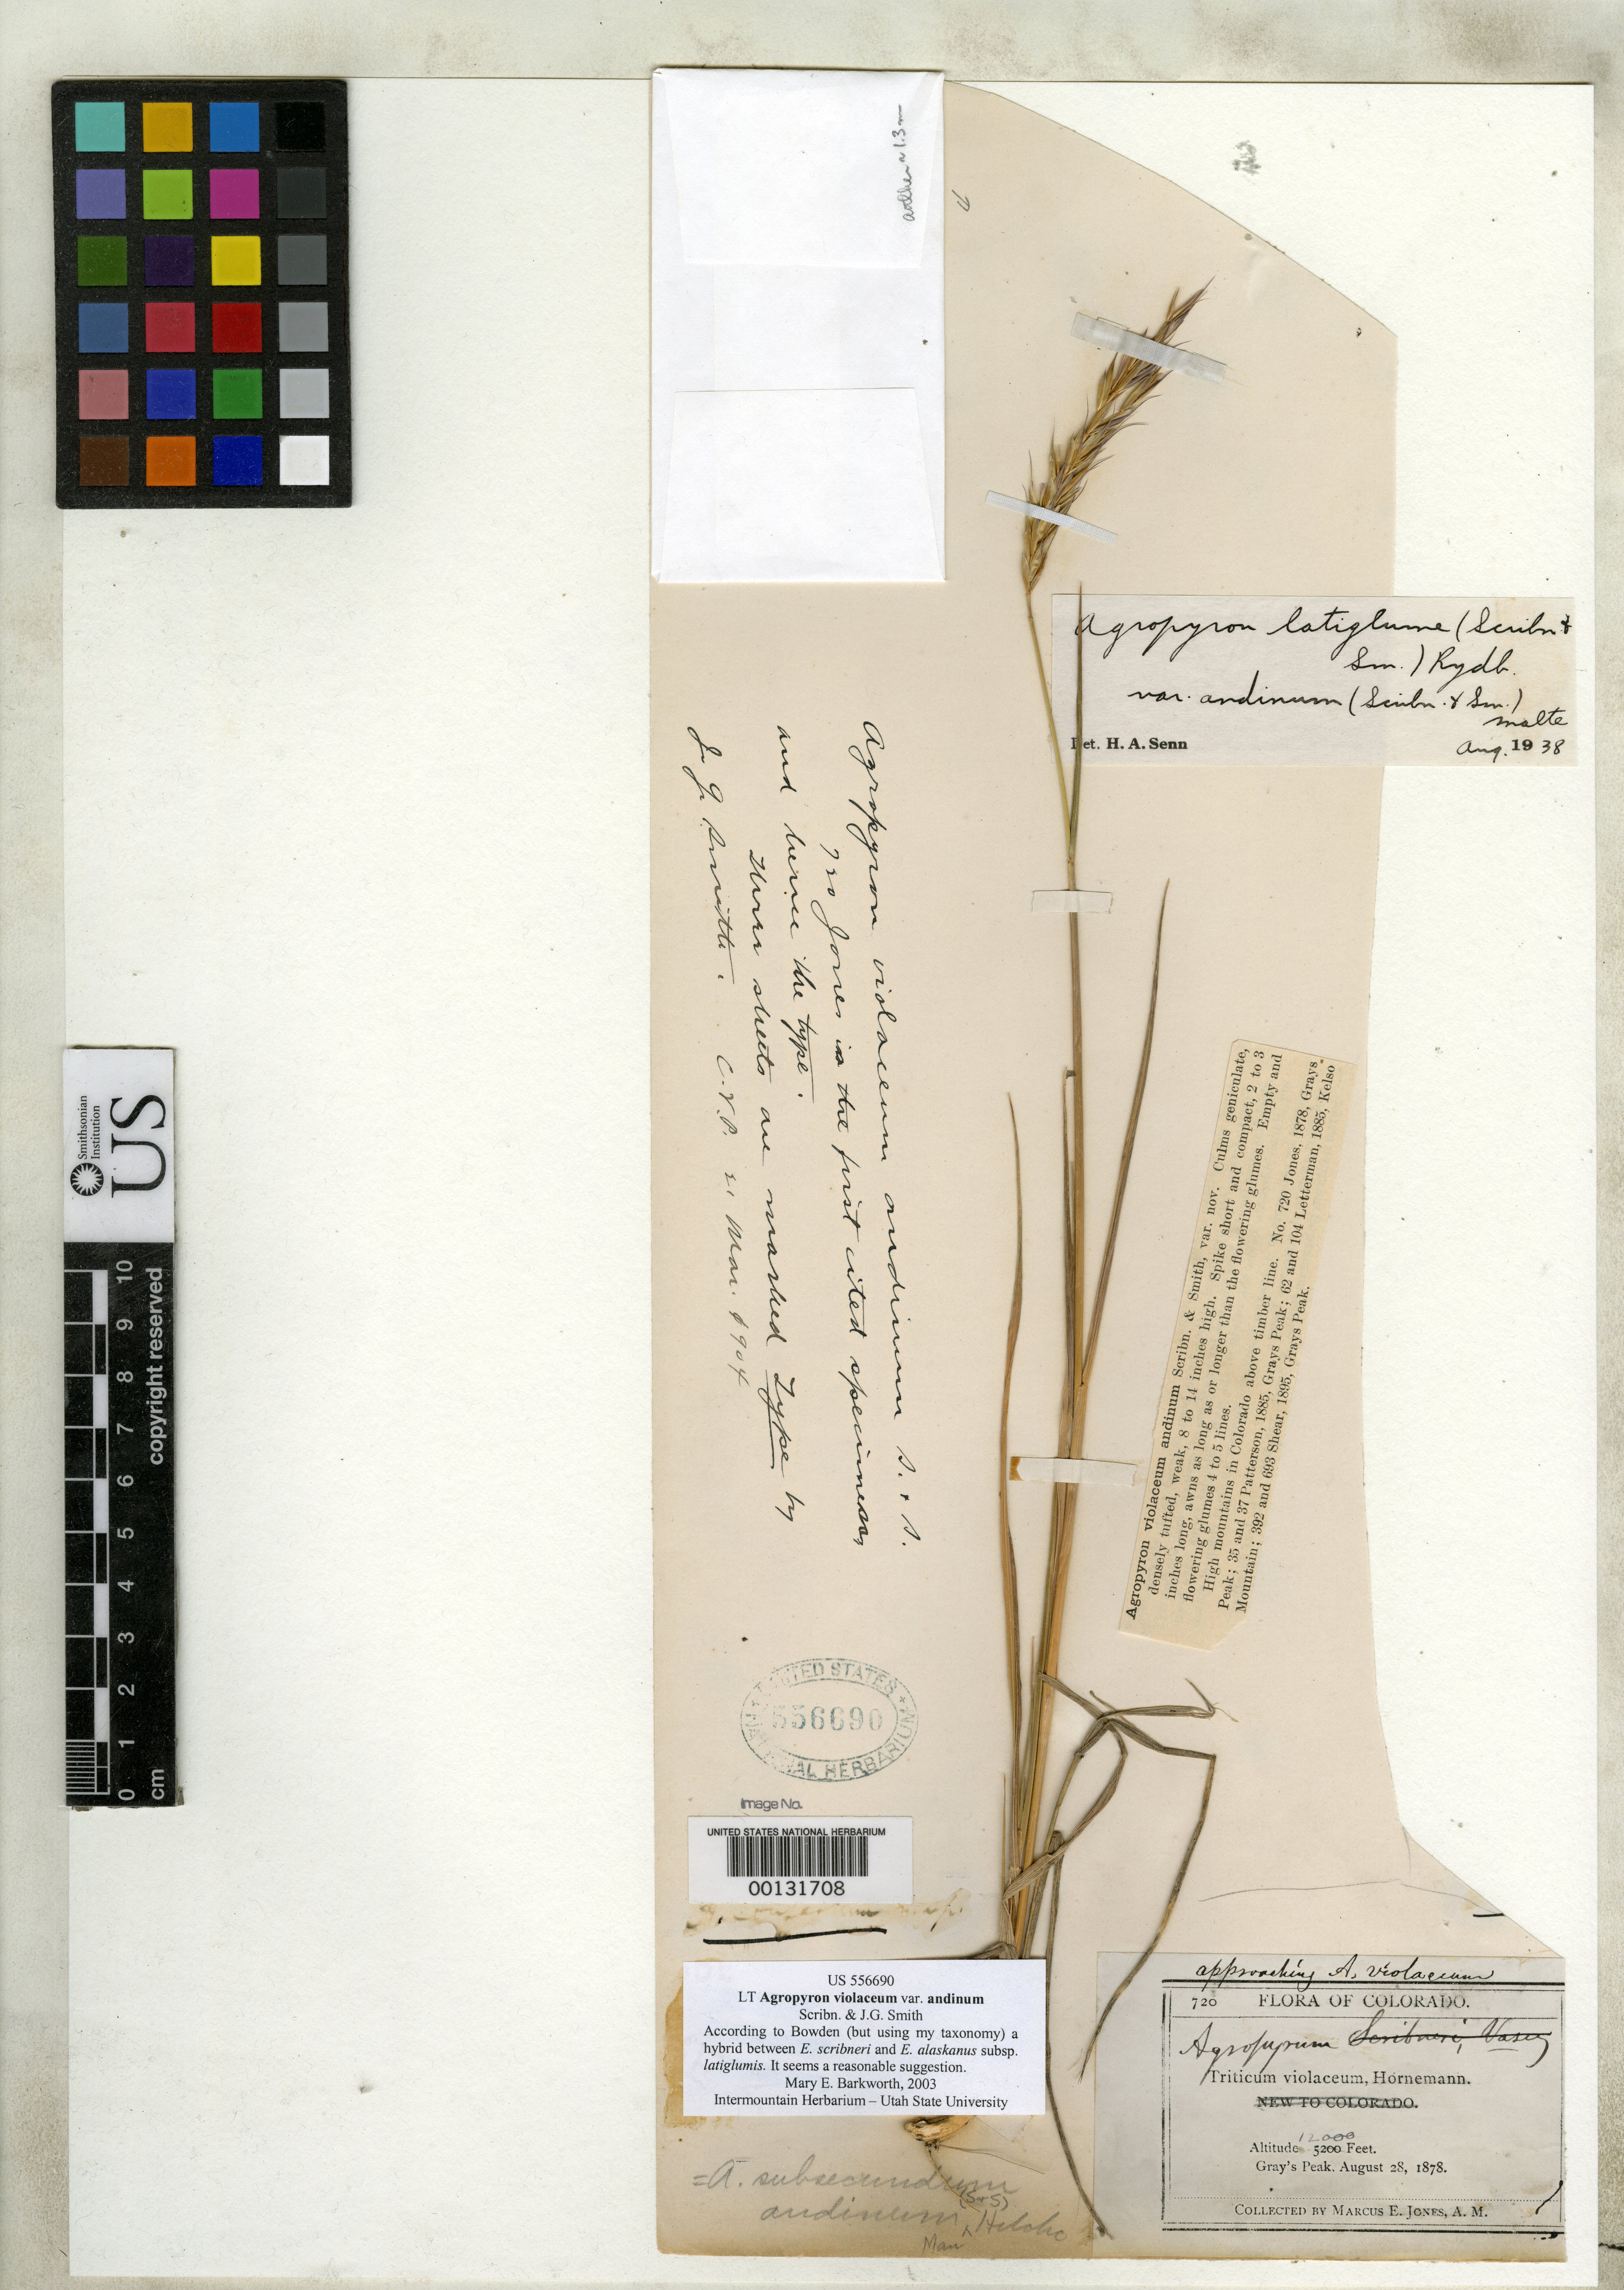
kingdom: Plantae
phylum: Tracheophyta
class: Liliopsida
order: Poales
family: Poaceae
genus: Agropyron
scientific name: Agropyron violaceum var. andinum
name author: Scribn. & J.G. Sm.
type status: Lectotype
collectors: M. E. Jones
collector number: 720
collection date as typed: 28 Aug 1878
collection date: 1878-08-28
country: United States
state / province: Colorado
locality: Gray's Peak.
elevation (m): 3658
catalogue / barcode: US 556690